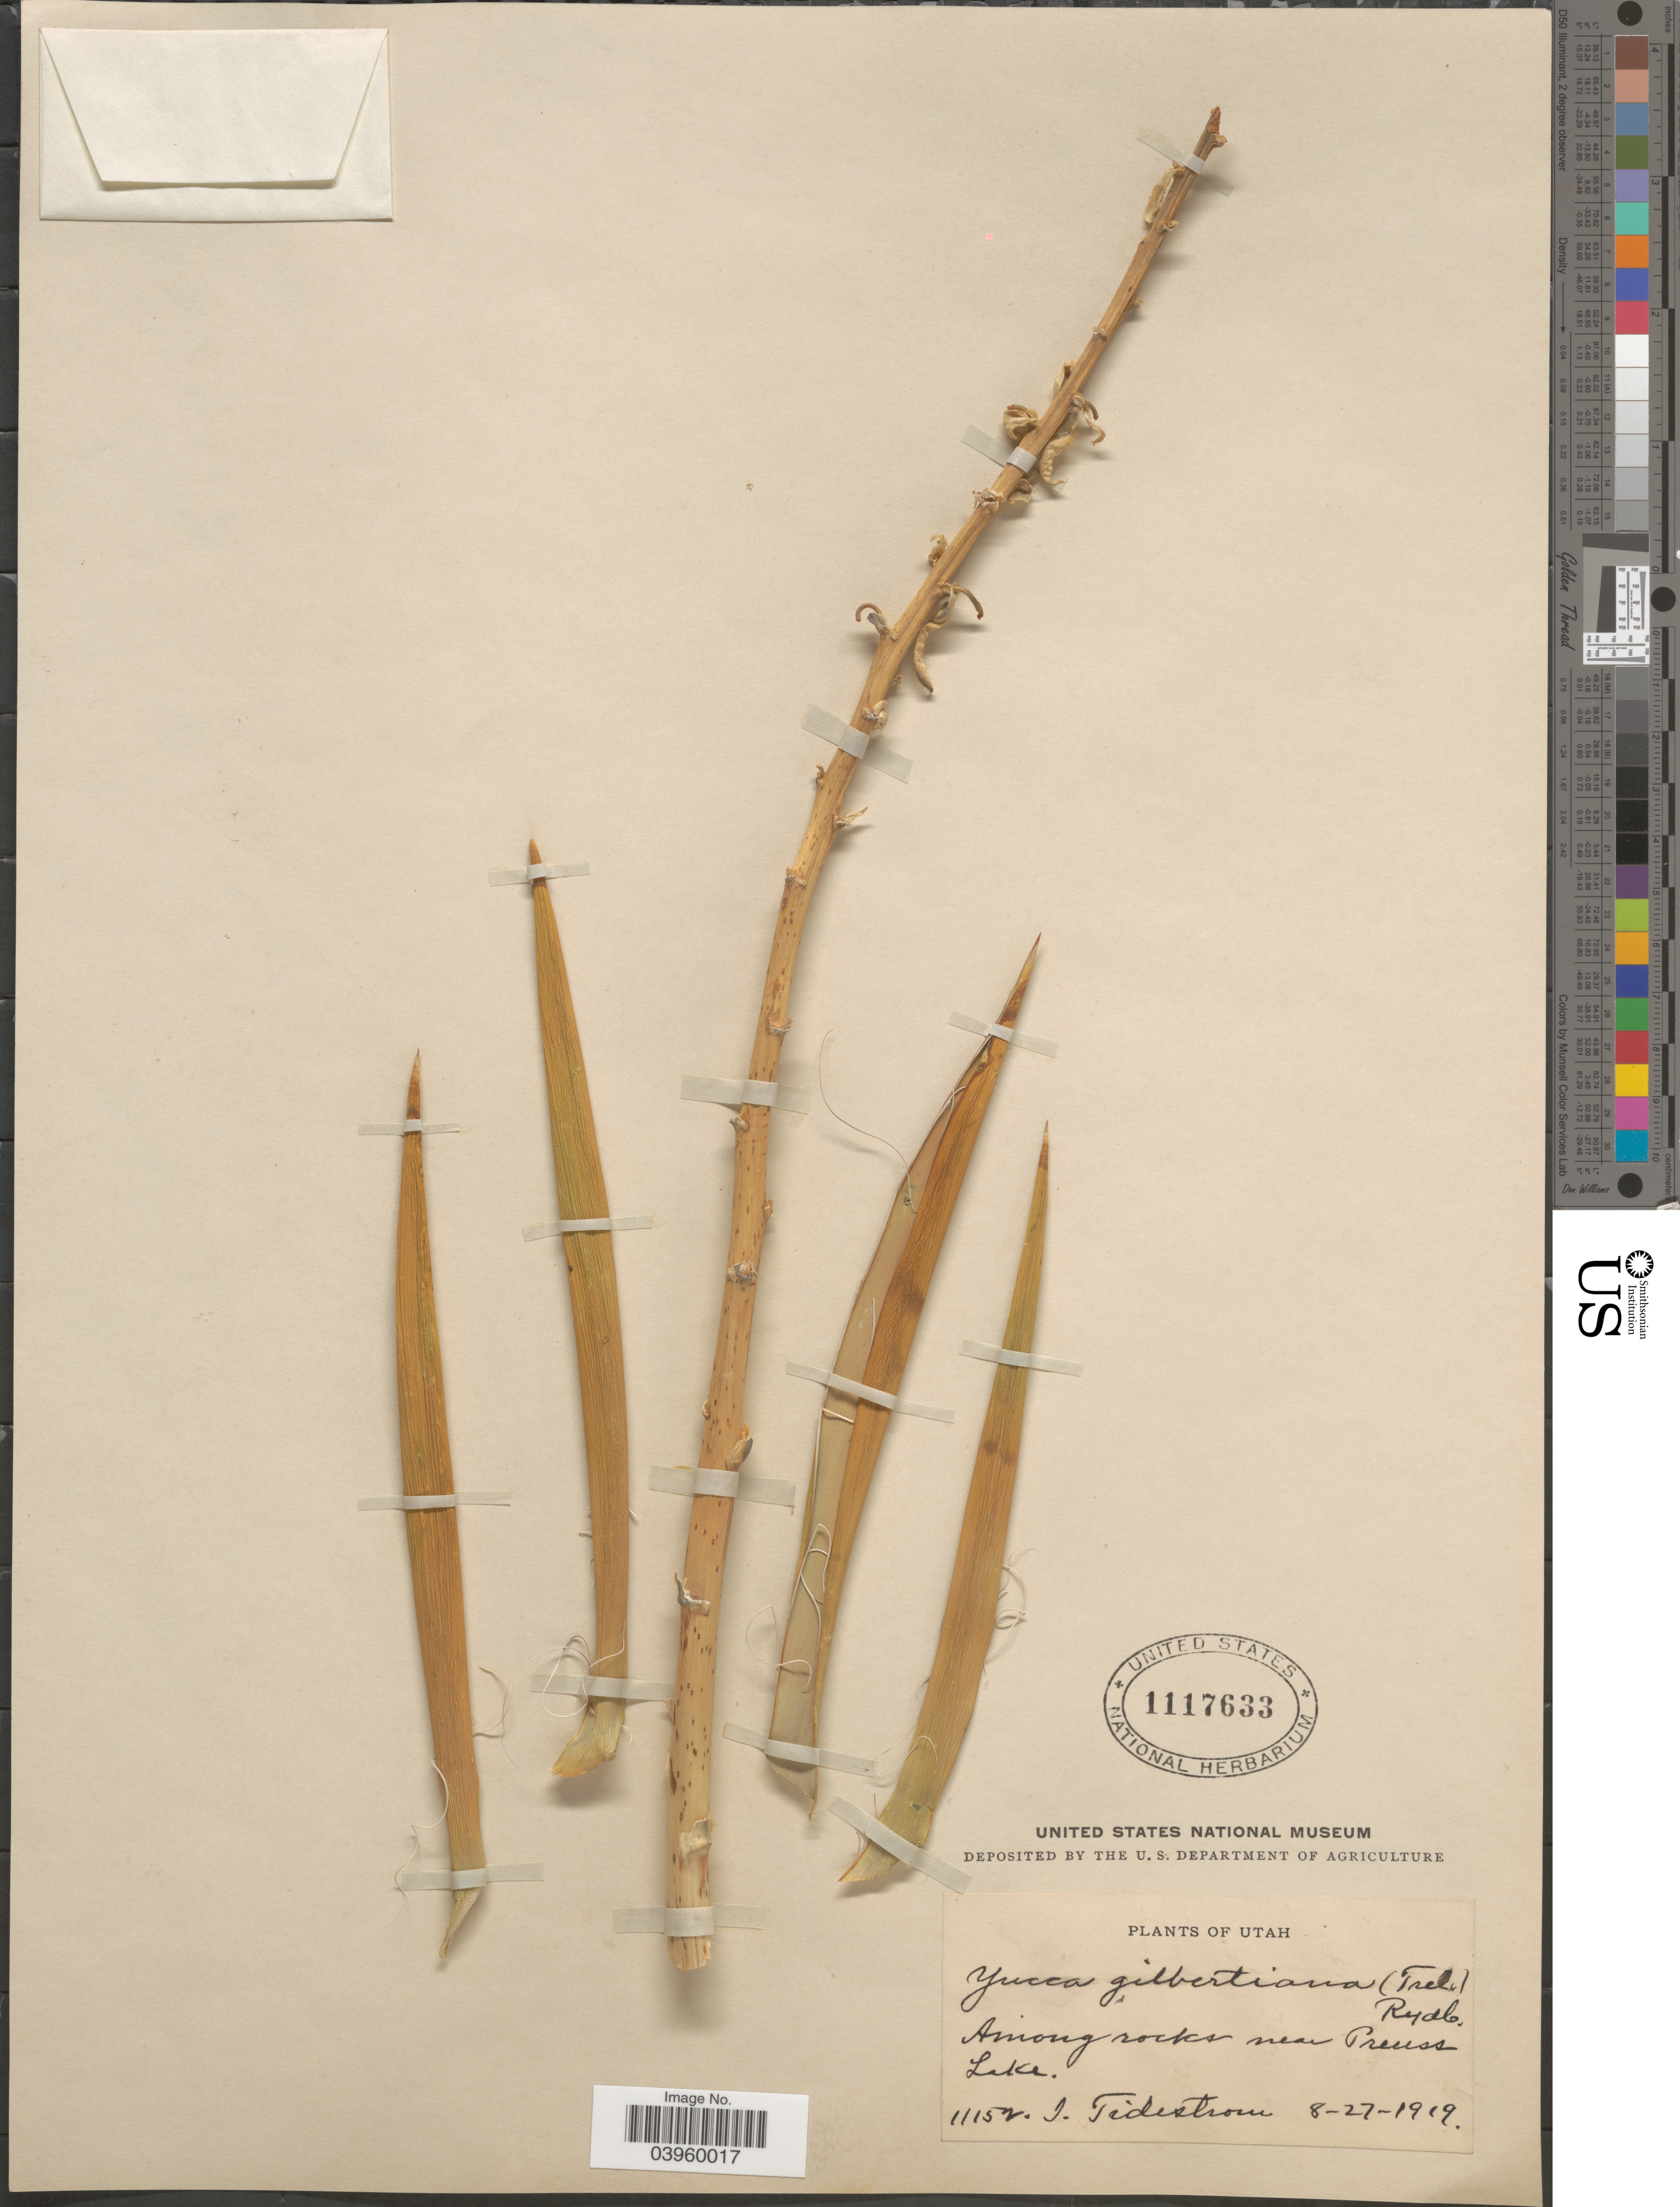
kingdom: Plantae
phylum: Tracheophyta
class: Liliopsida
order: Asparagales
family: Asparagaceae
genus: Yucca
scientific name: Yucca harrimaniae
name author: Trel.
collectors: I. F. Tidestrom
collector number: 11152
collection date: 1919-08-27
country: United States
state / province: Utah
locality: Among rocks near Pruess Lake.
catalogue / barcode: US 1117633